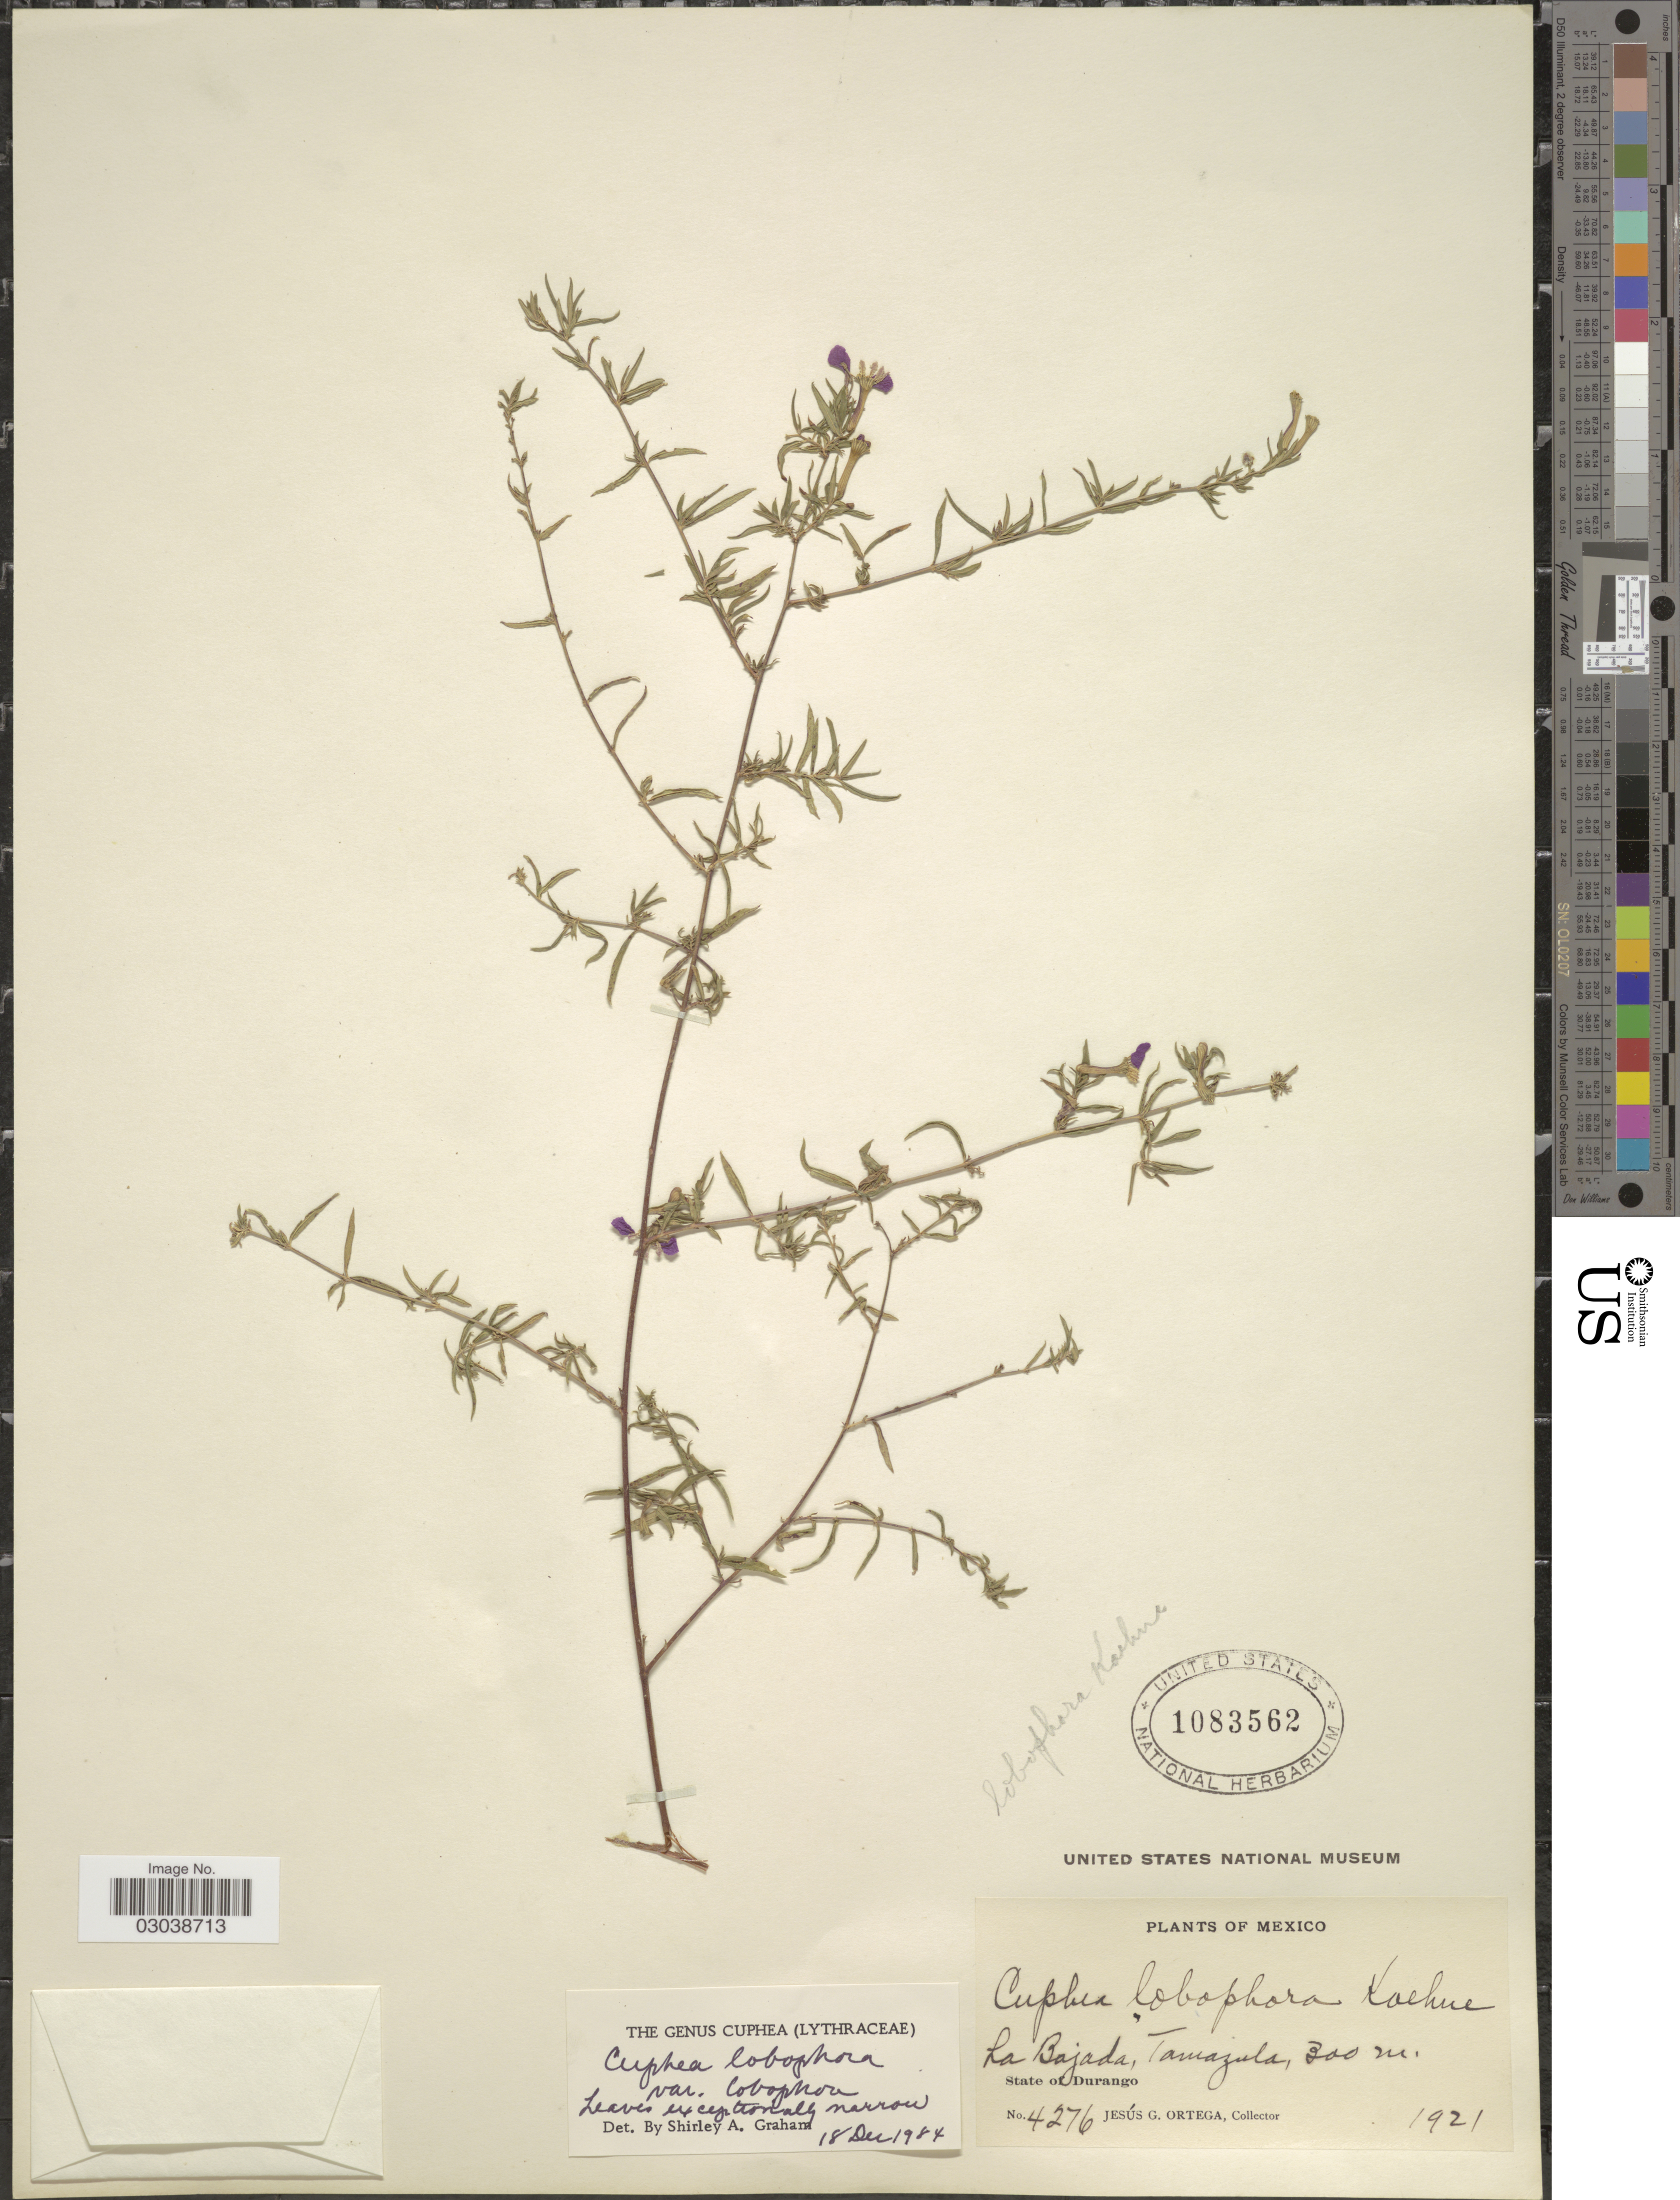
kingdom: Plantae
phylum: Tracheophyta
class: Magnoliopsida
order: Myrtales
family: Lythraceae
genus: Cuphea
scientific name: Cuphea lobophora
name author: Koehne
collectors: J. Ortega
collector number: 4276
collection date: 1921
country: Mexico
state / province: Durango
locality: La Bajada, Tamazula.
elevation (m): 300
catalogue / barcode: US 1083562